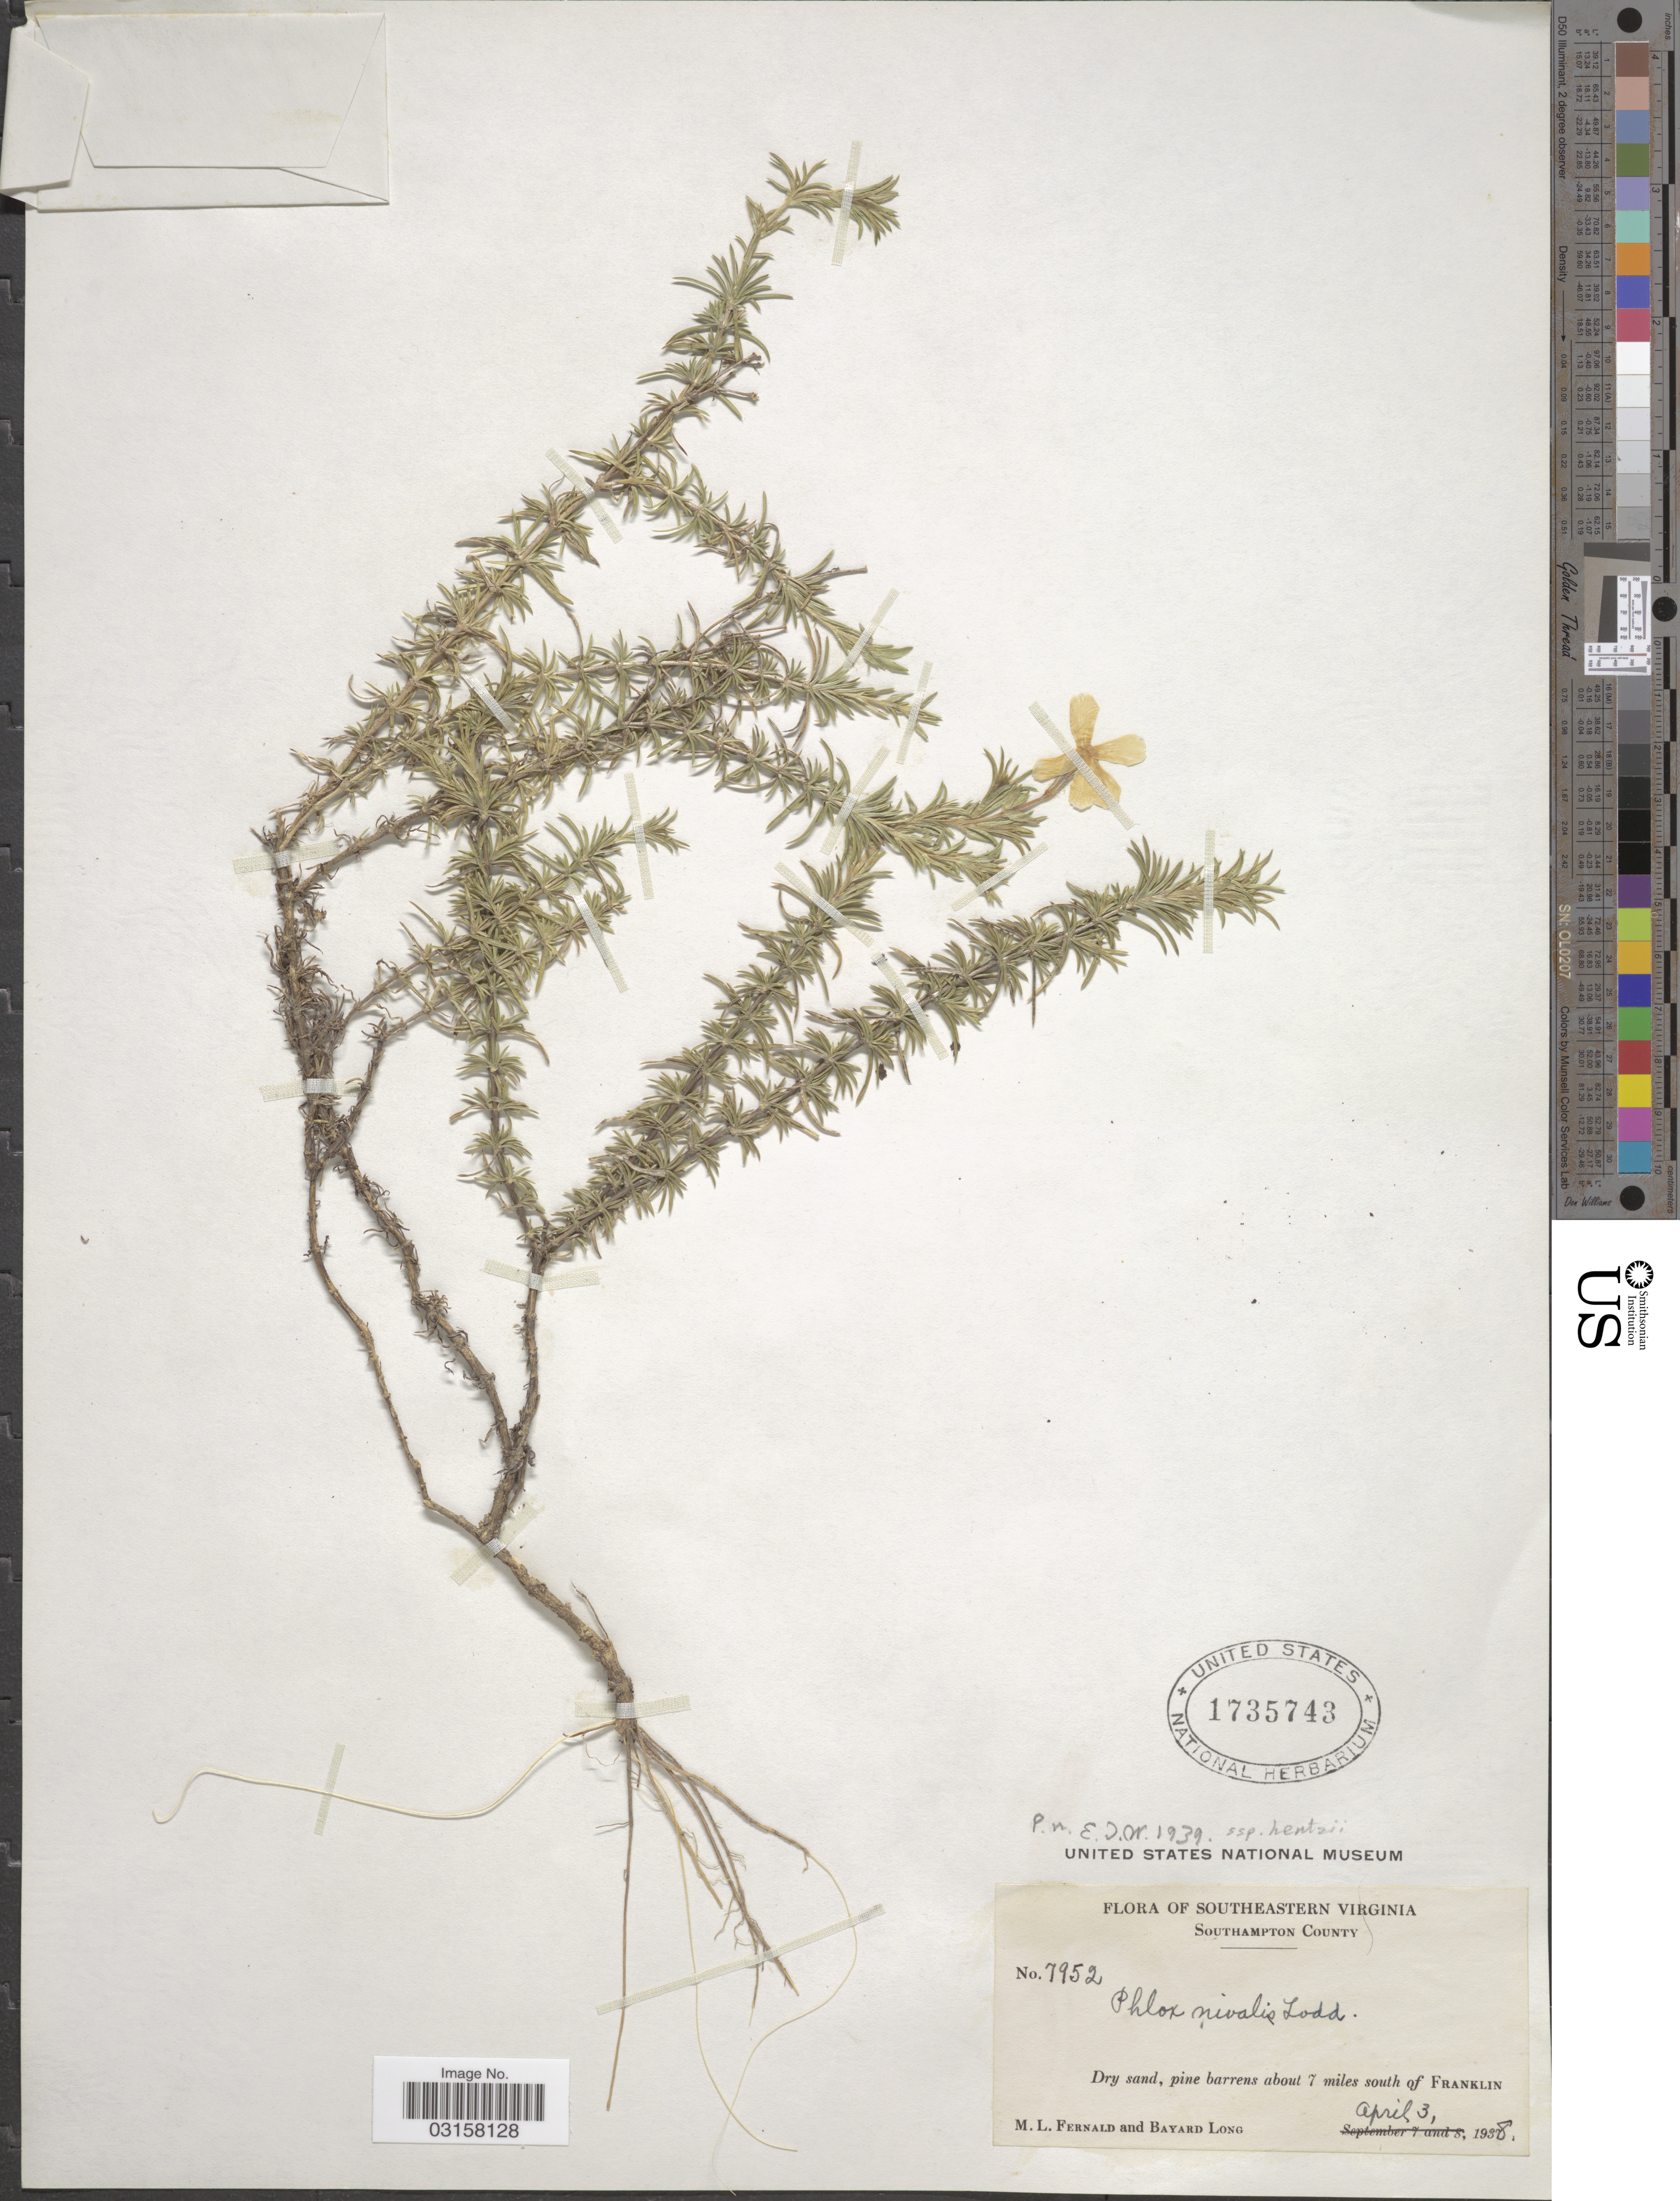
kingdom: Plantae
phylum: Tracheophyta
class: Magnoliopsida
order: Ericales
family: Polemoniaceae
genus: Phlox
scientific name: Phlox nivalis subsp. nivalis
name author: Lodd. ex Sweet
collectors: M. L. Fernald & B. Long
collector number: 7952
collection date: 1938-04-03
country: United States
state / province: Virginia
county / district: Southampton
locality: Southeastern Virginia. Southampton County. Pine barrens about 7 miles south of Franklin.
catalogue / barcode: US 1735743